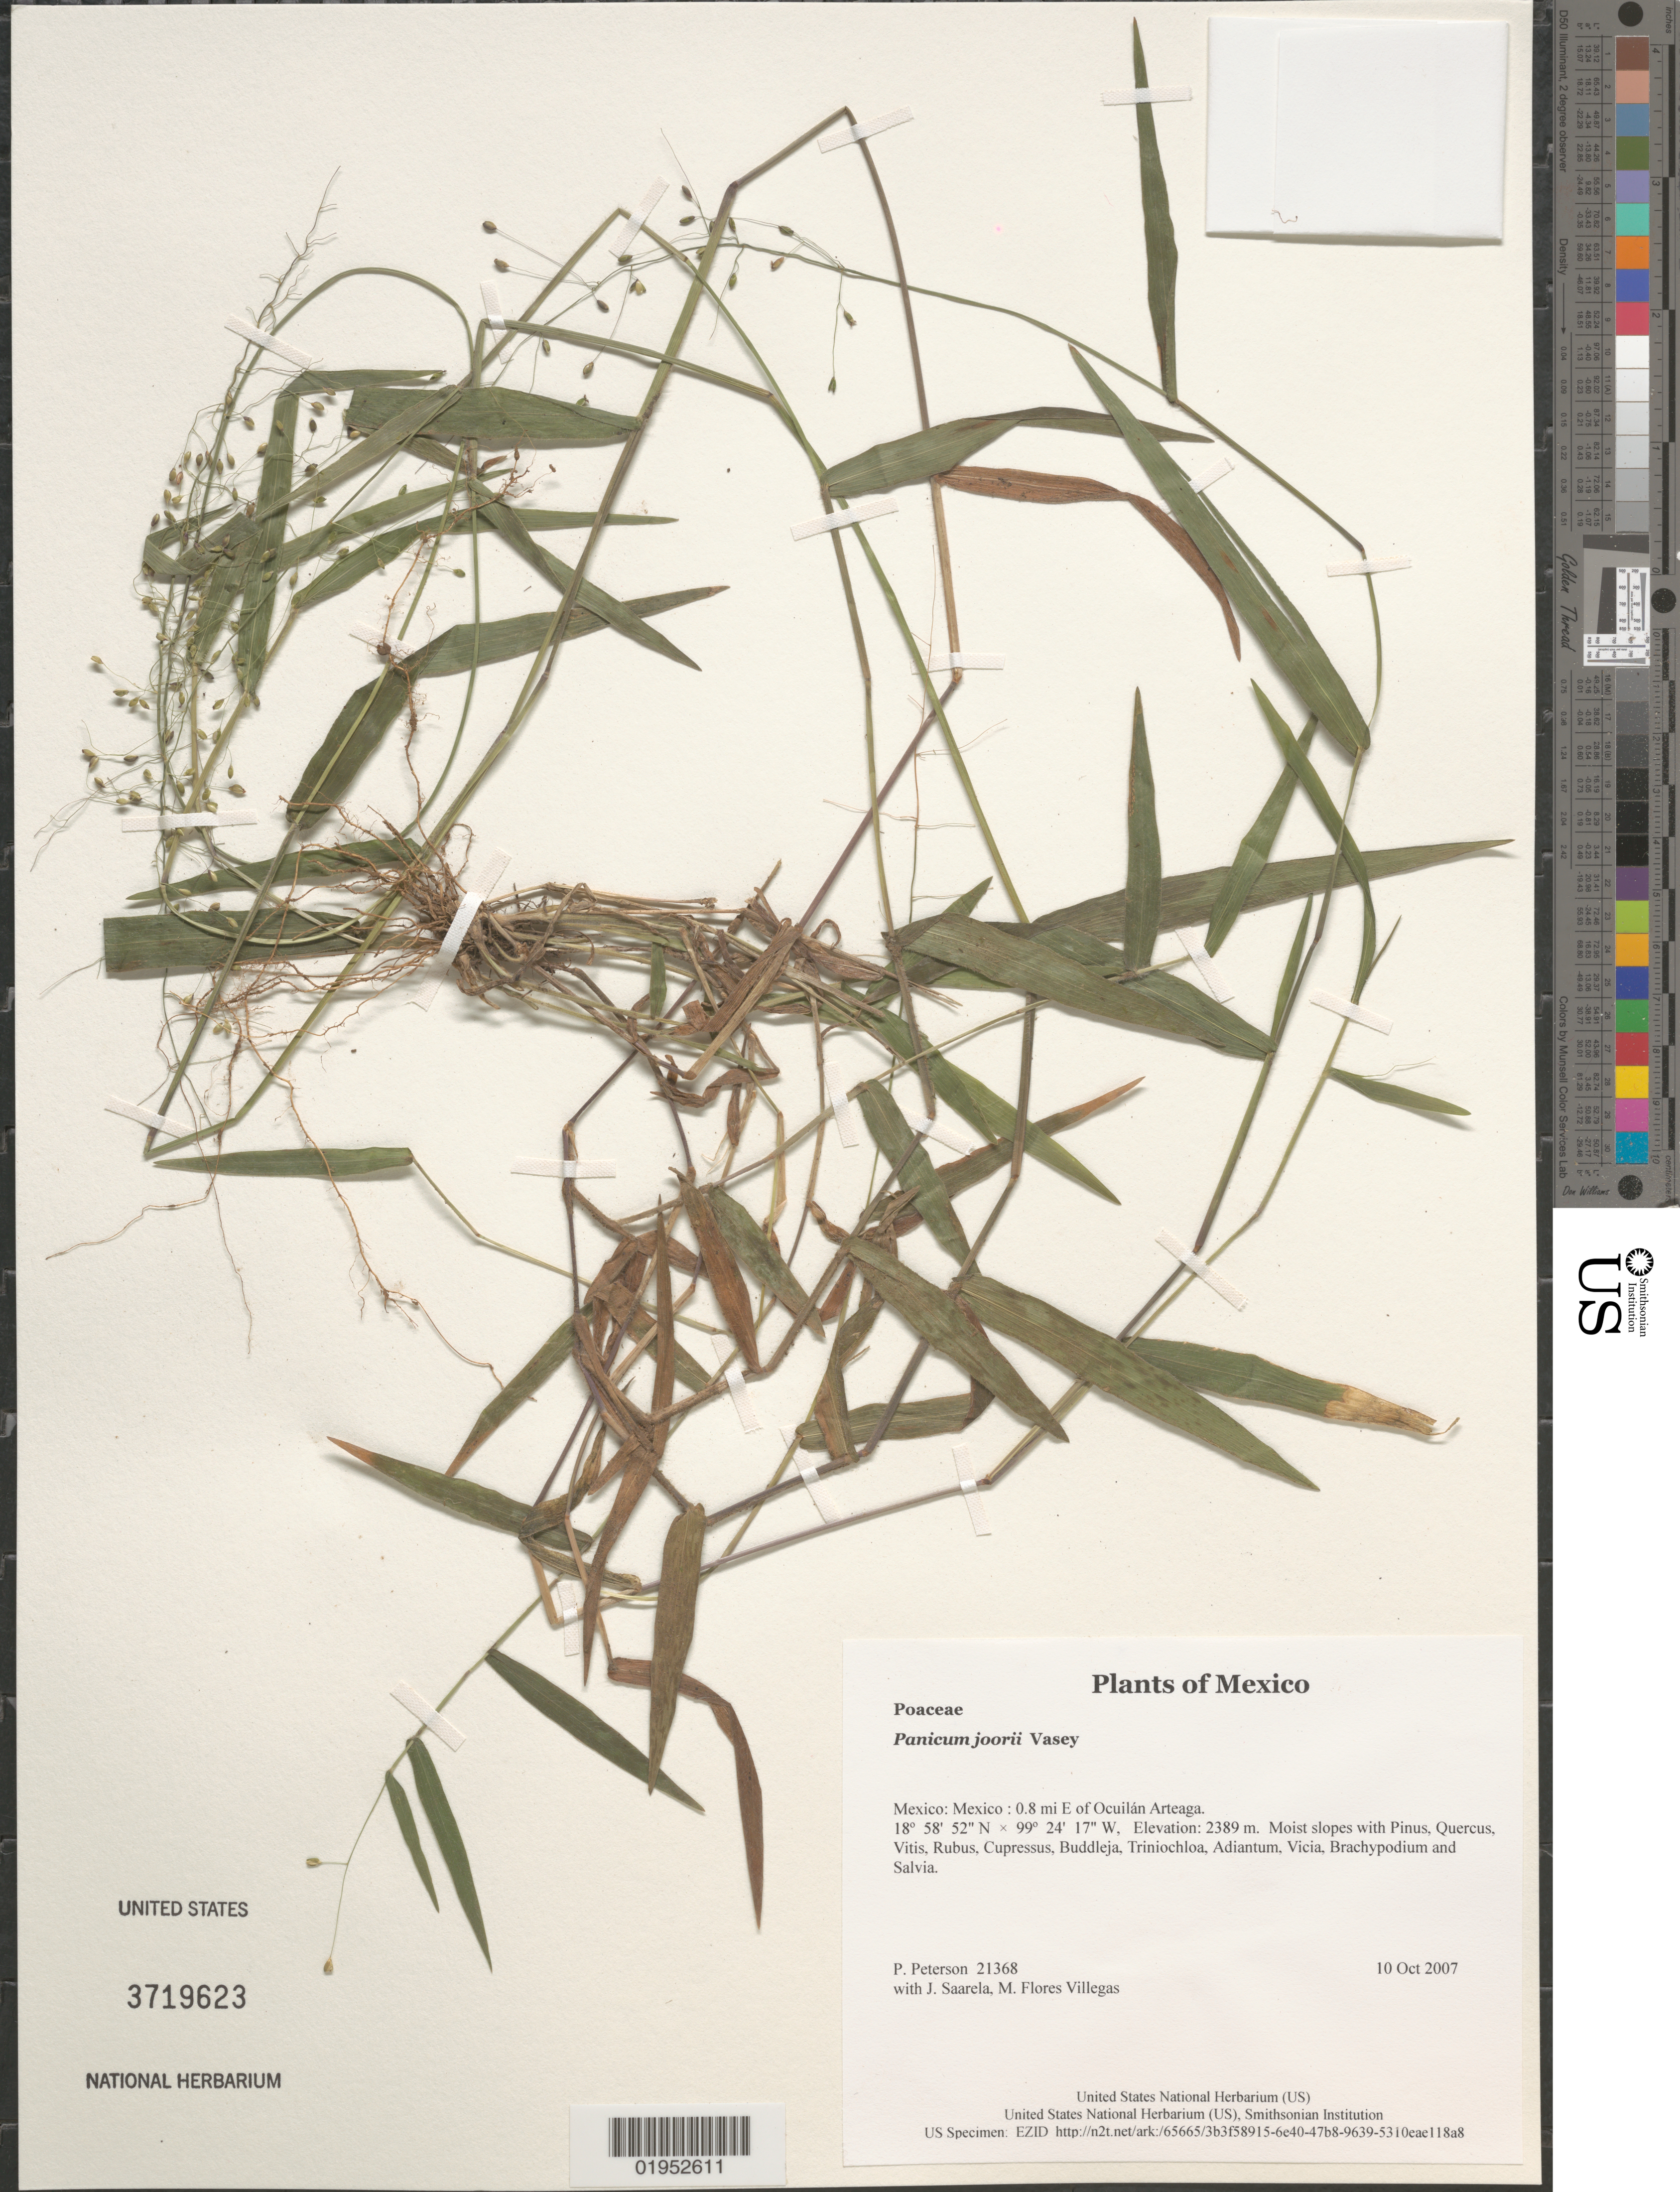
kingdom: Plantae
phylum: Tracheophyta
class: Liliopsida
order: Poales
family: Poaceae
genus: Panicum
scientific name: Panicum sp.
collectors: P. M. Peterson, J. Saarela & M. Flores Villegas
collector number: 21368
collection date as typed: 10 Oct 2007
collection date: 2007-10-10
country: Mexico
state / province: México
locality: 0.8 mi E of Ocuilán Arteaga.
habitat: Moist slopes with Pinus, Quercus, Vitis, Rubus, Cupressus, Buddleja, Triniochloa, Adiantum, Vicia, Brachypodium and Salvia.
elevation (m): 2389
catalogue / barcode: US 3719623